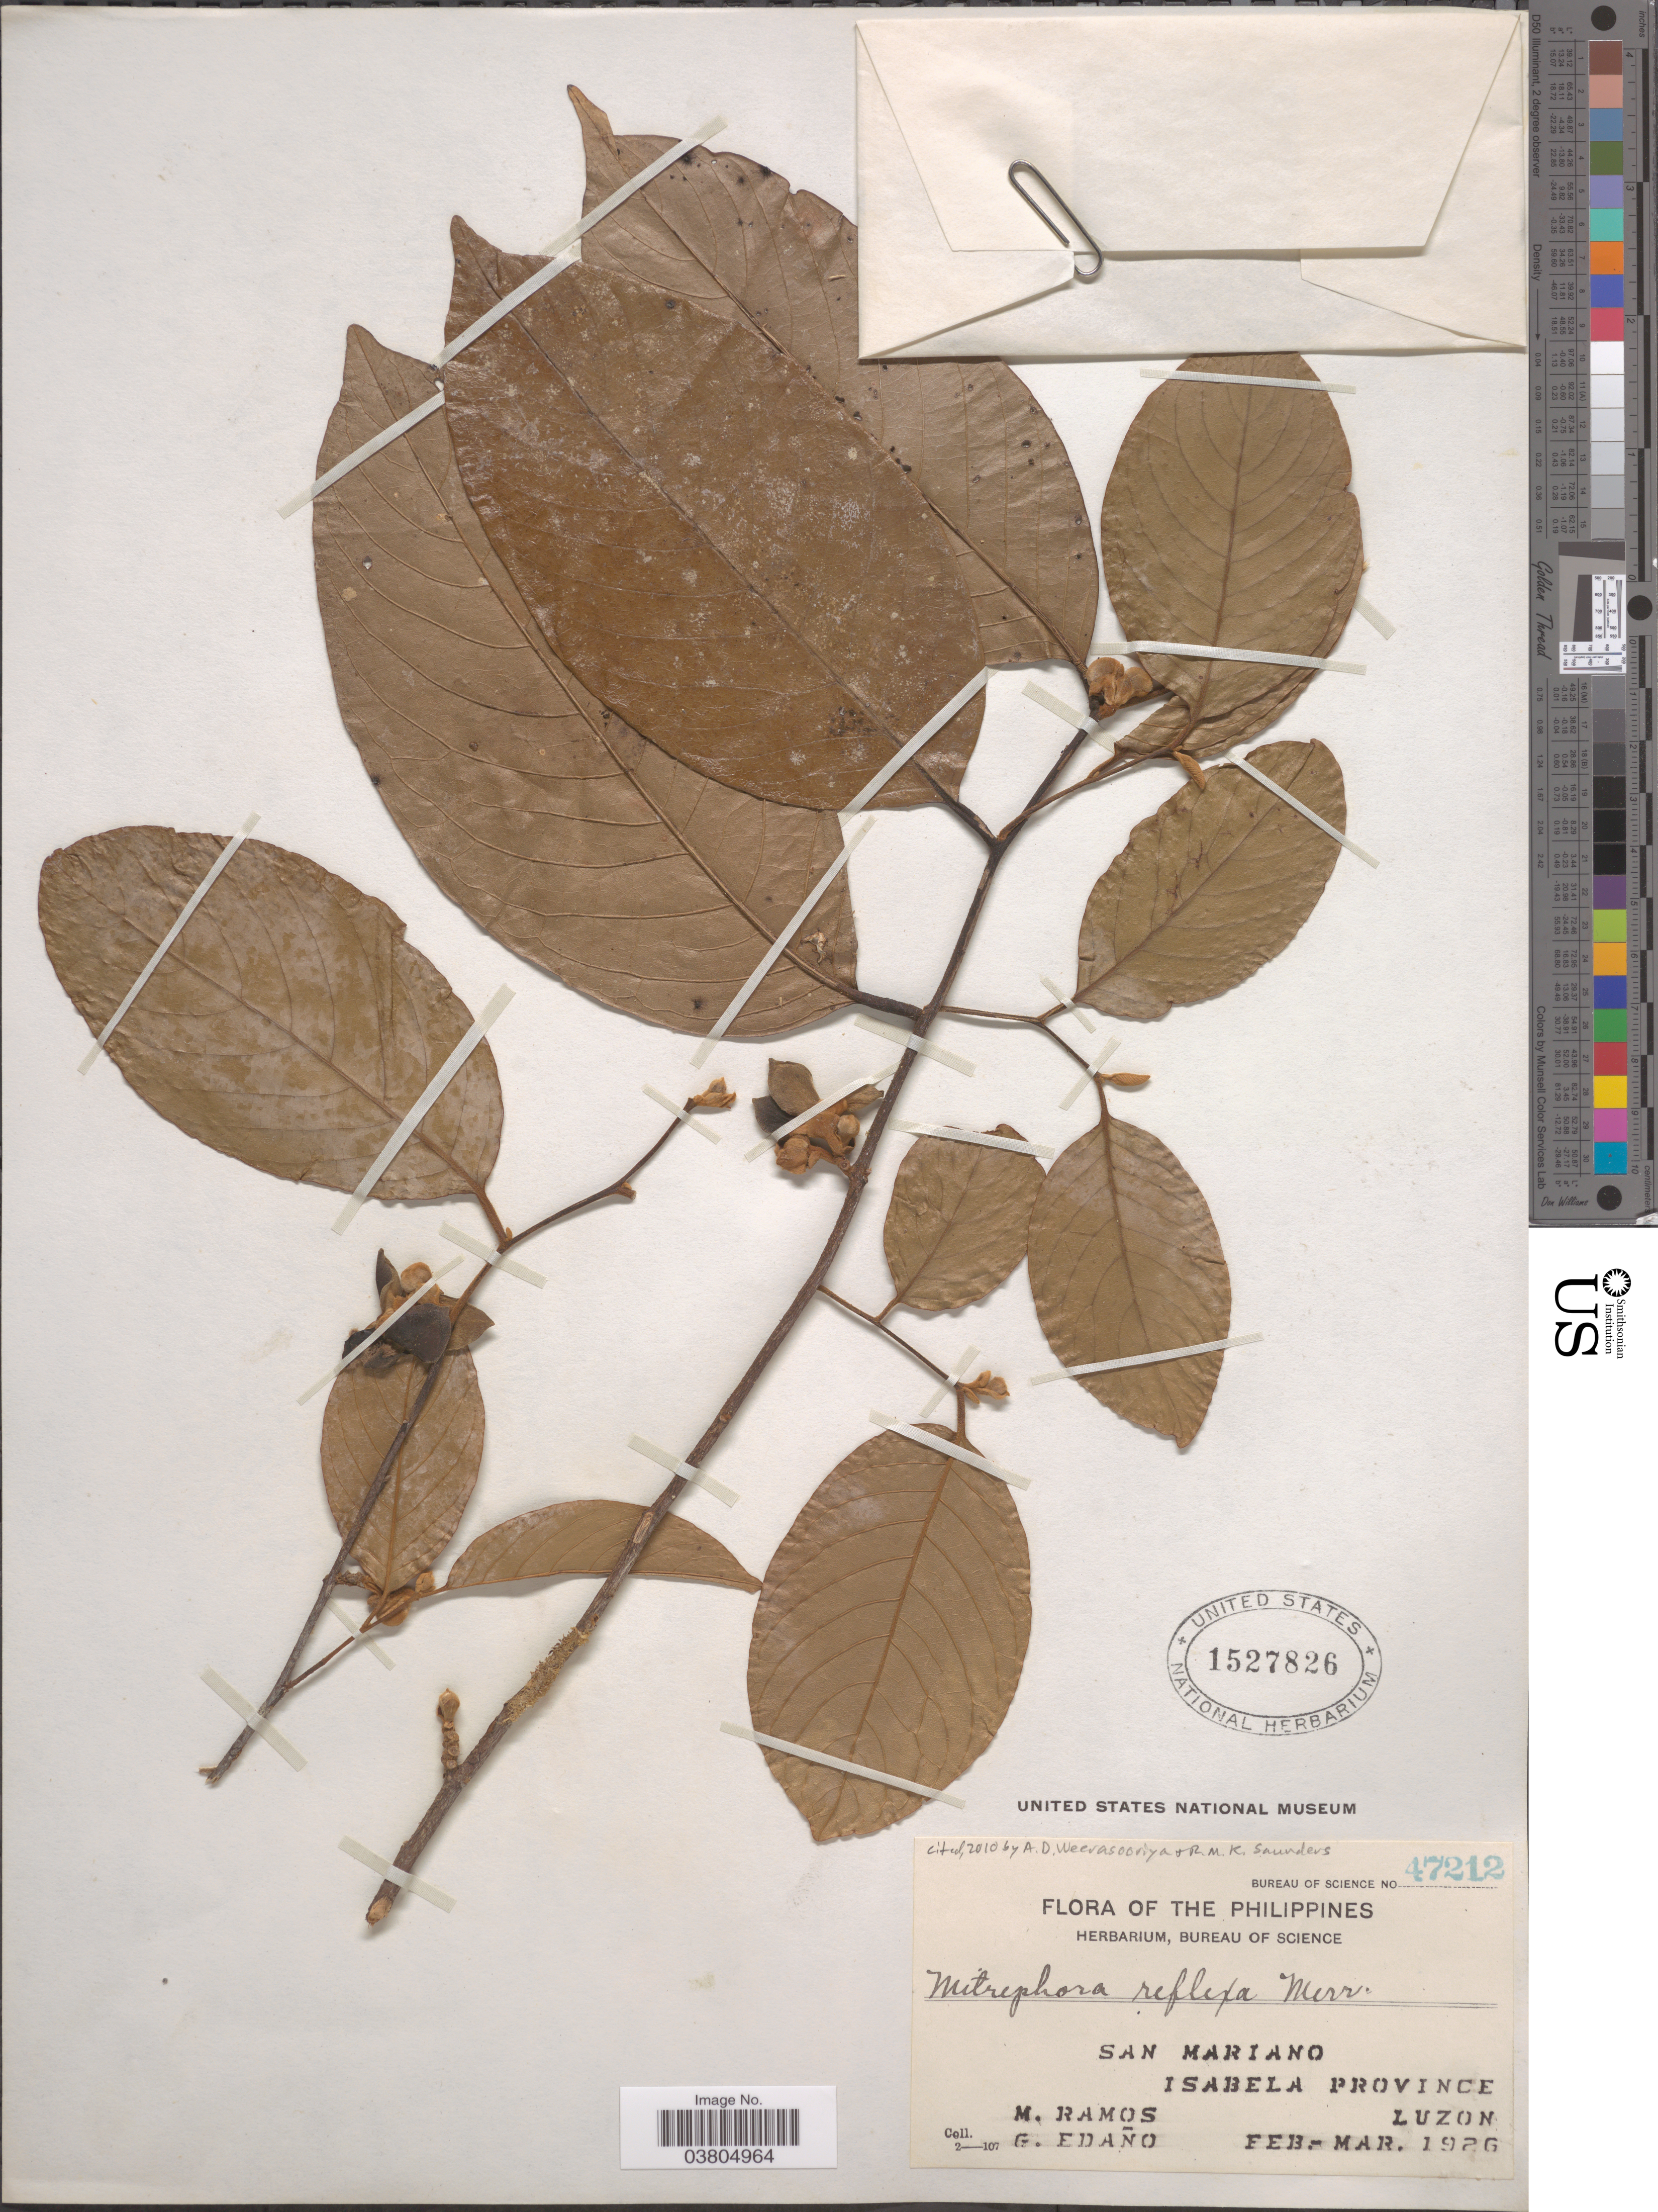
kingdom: Plantae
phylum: Tracheophyta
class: Magnoliopsida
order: Magnoliales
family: Annonaceae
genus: Mitrephora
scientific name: Mitrephora reflexa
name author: Merr.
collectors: M. Ramos & G. Edaño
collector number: Bureau of Science 47212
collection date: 1926-02/1926-03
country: Philippines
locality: San Mariano. Isabela Province. Luzon.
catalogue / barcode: US 1527826